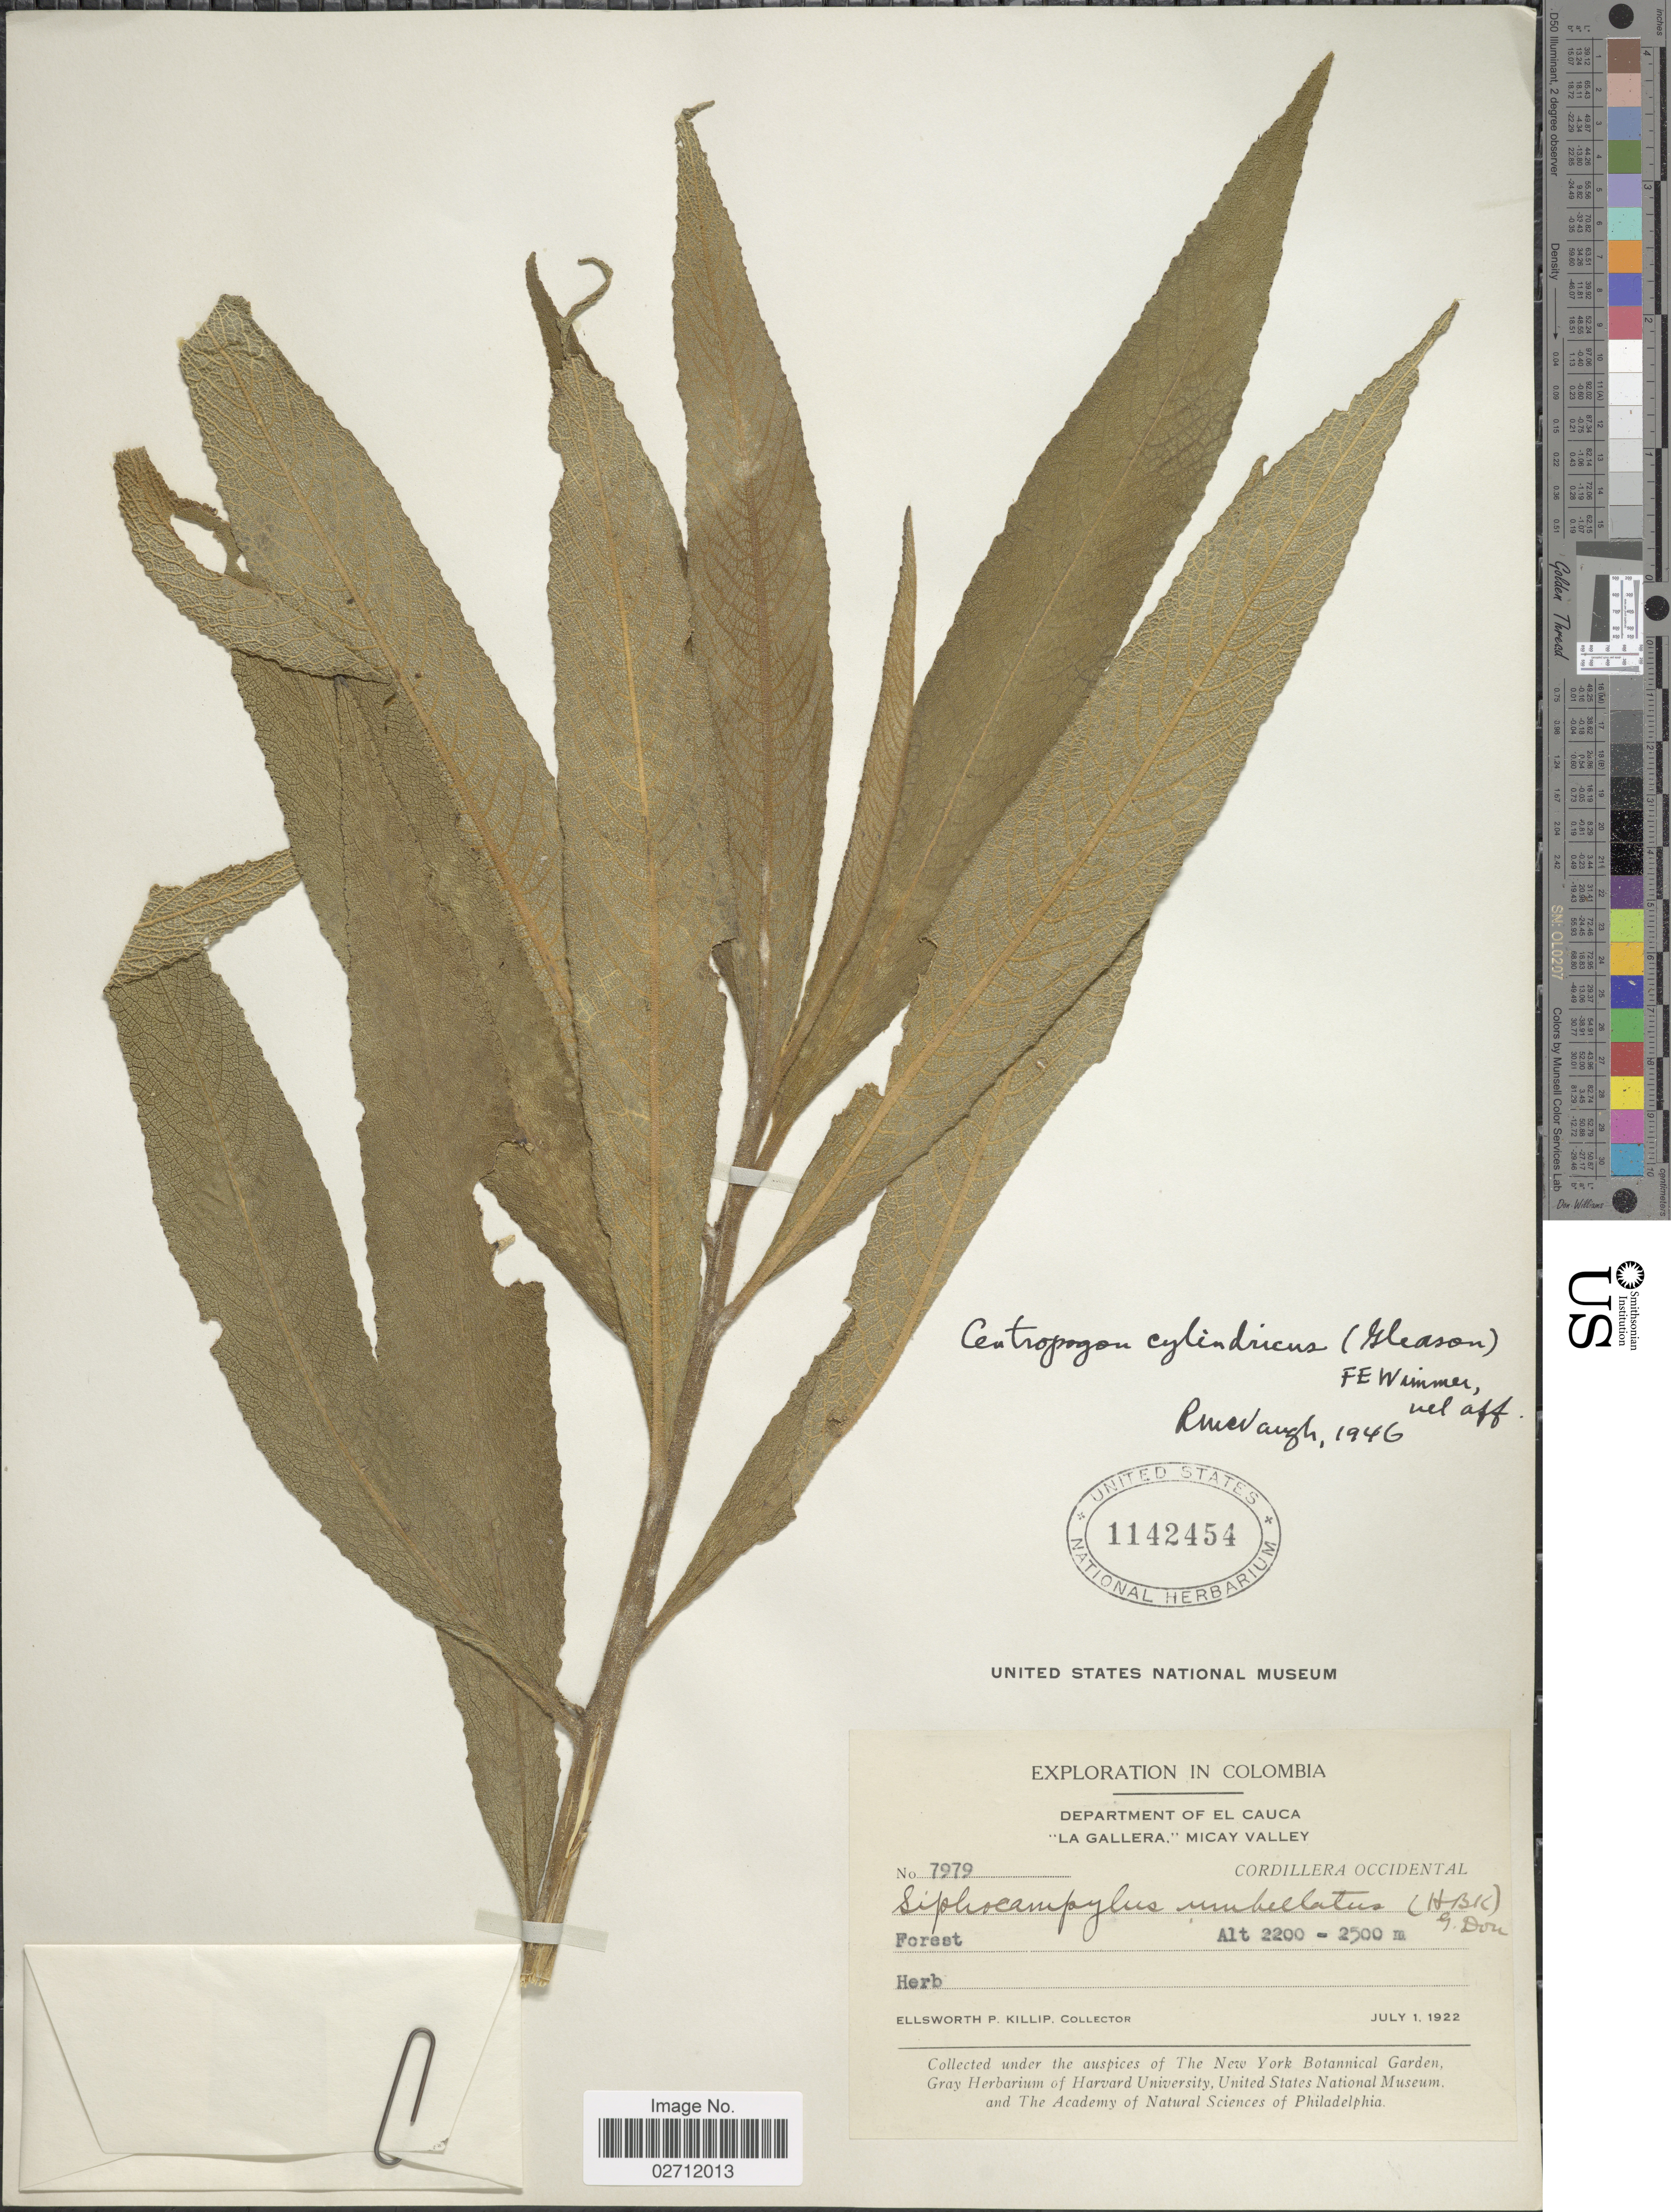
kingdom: Plantae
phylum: Tracheophyta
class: Magnoliopsida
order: Asterales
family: Campanulaceae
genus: Centropogon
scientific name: Centropogon cylindricus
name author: (Gleason) E. Wimm.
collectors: E. P. Killip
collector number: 7979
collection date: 1922-07-01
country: Colombia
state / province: Cauca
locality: La Galera,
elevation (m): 2200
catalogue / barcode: US 1142454